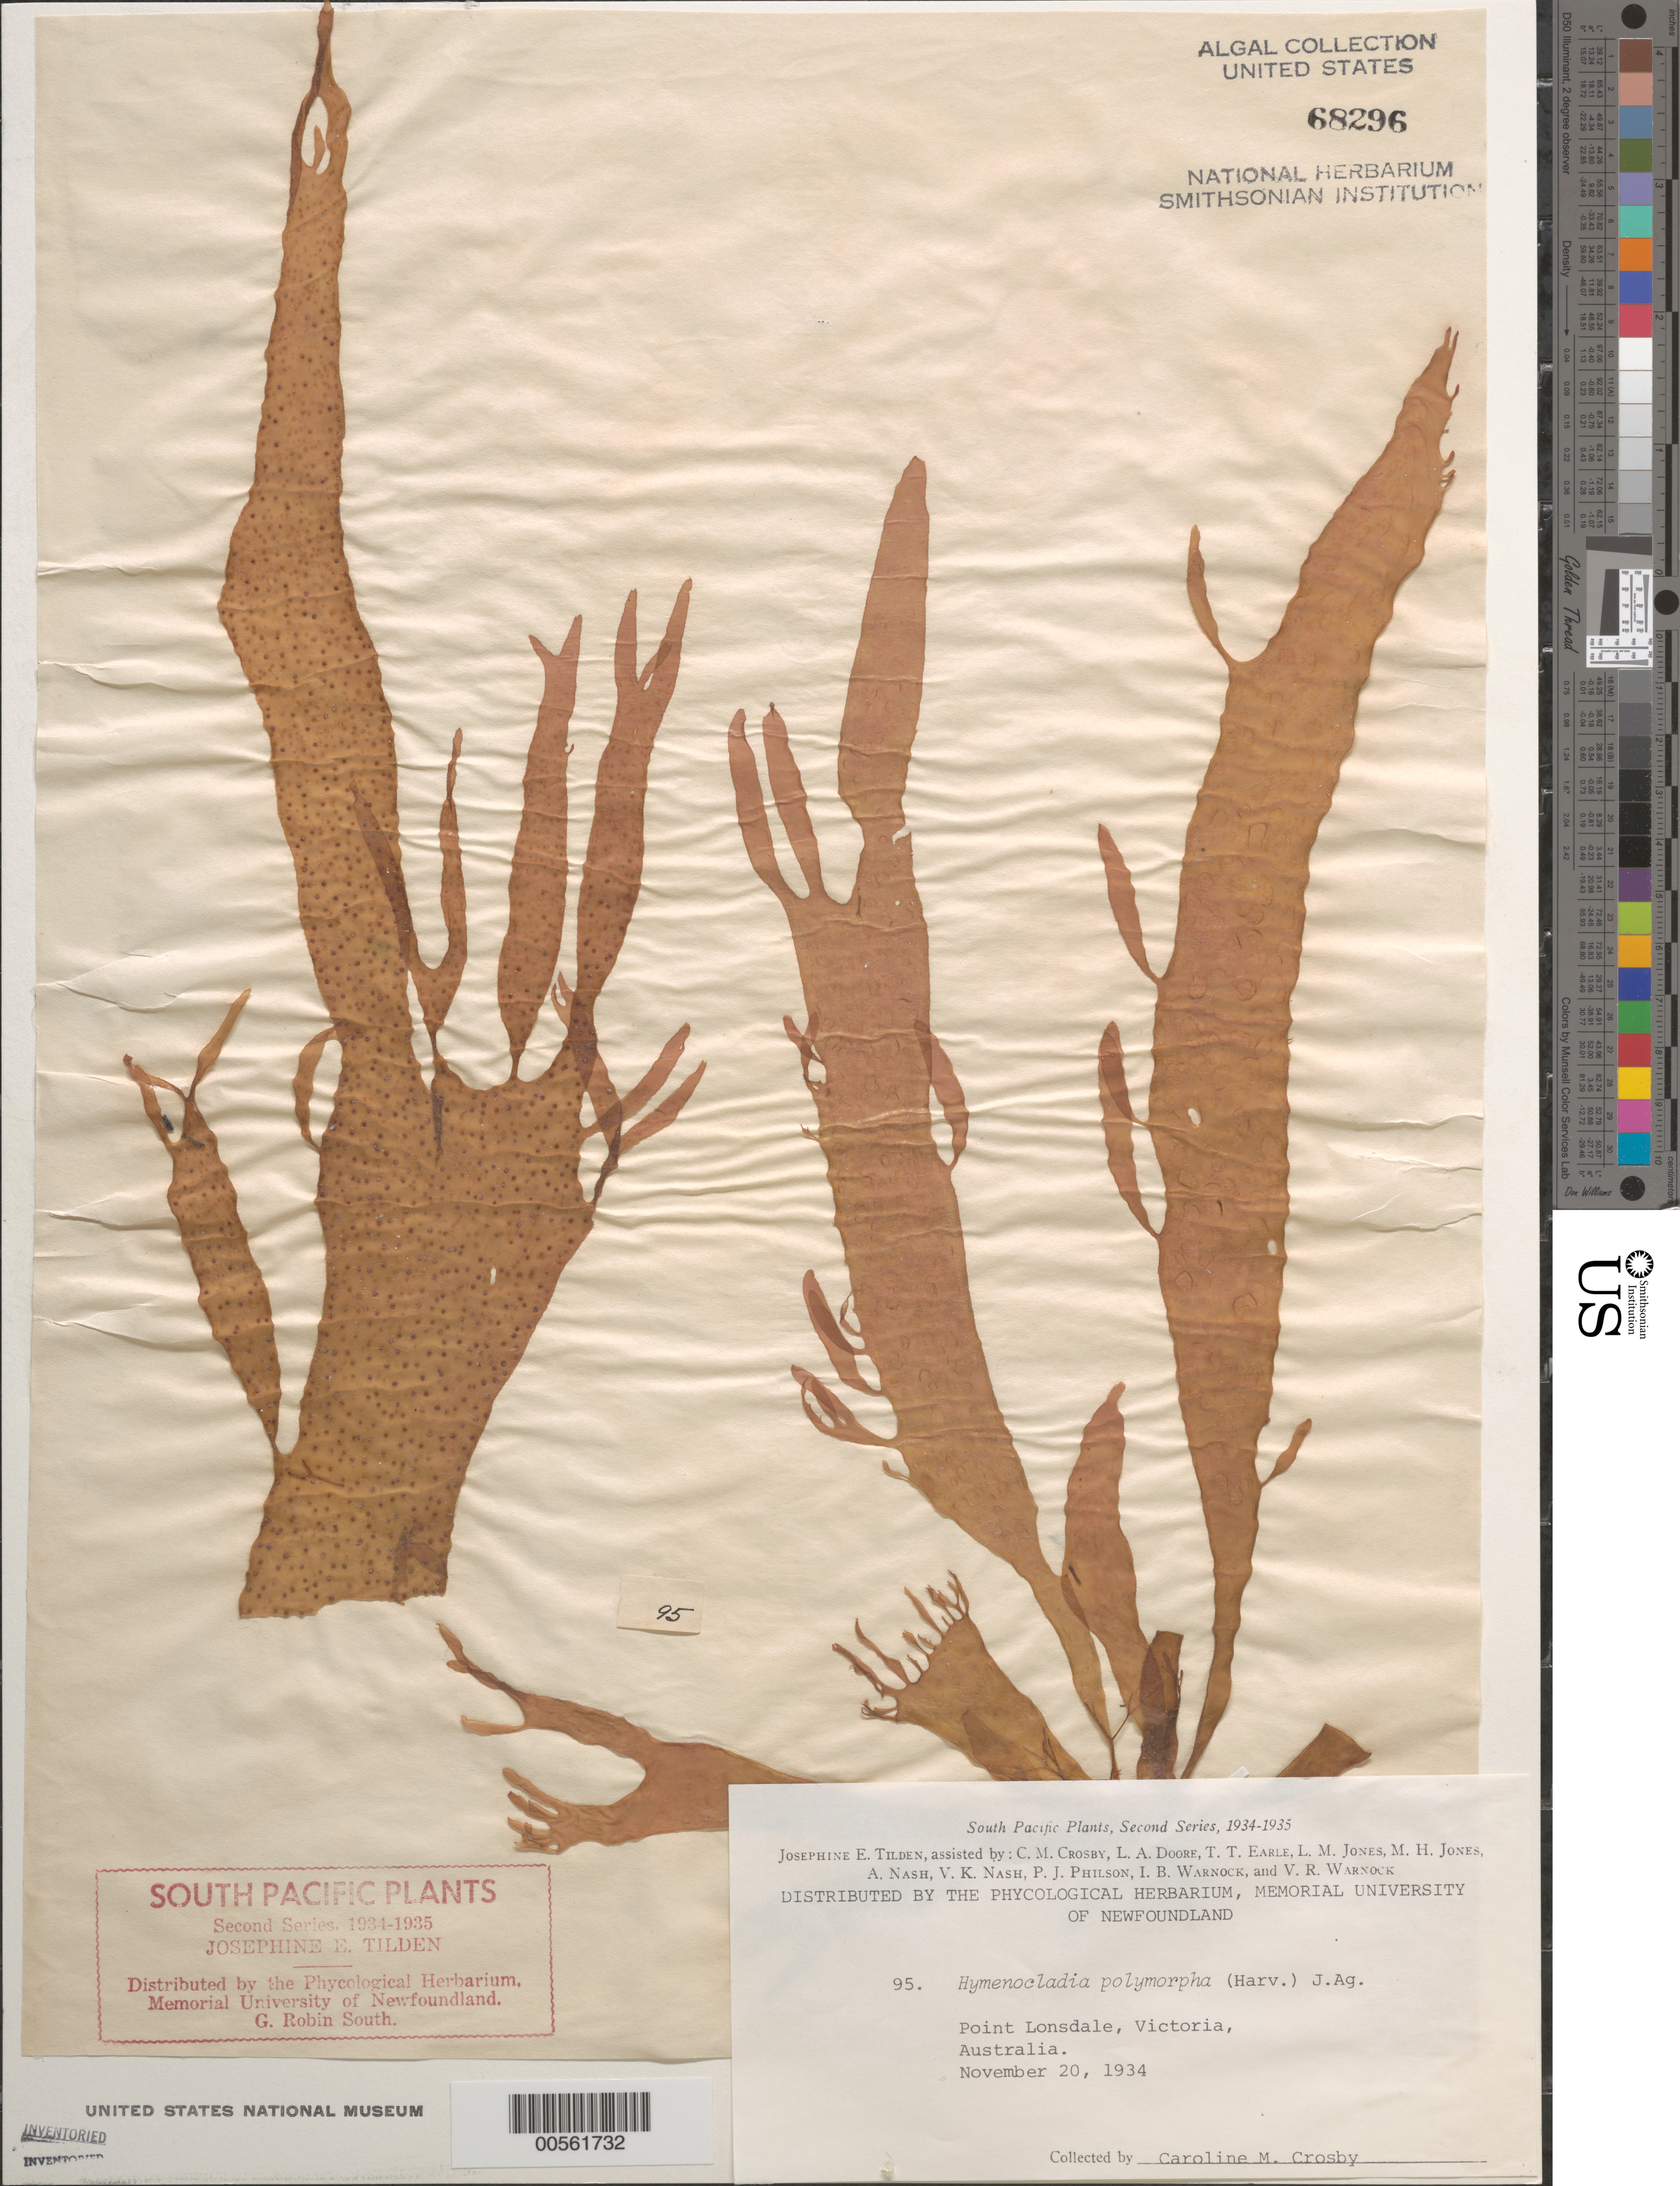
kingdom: Plantae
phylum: Rhodophyta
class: Florideophyceae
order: Rhodymeniales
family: Hymenocladiaceae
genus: Hymenocladia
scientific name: Hymenocladia chondricola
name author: (Sonder) J.A. Lewis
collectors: C. M. Crosby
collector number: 95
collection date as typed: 20 Nov 1934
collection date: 1934-11-20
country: Australia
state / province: Victoria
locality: Point lonsdale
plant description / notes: Tilden, South Pacific Plants, Second Series, 1934-1935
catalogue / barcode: US 68296